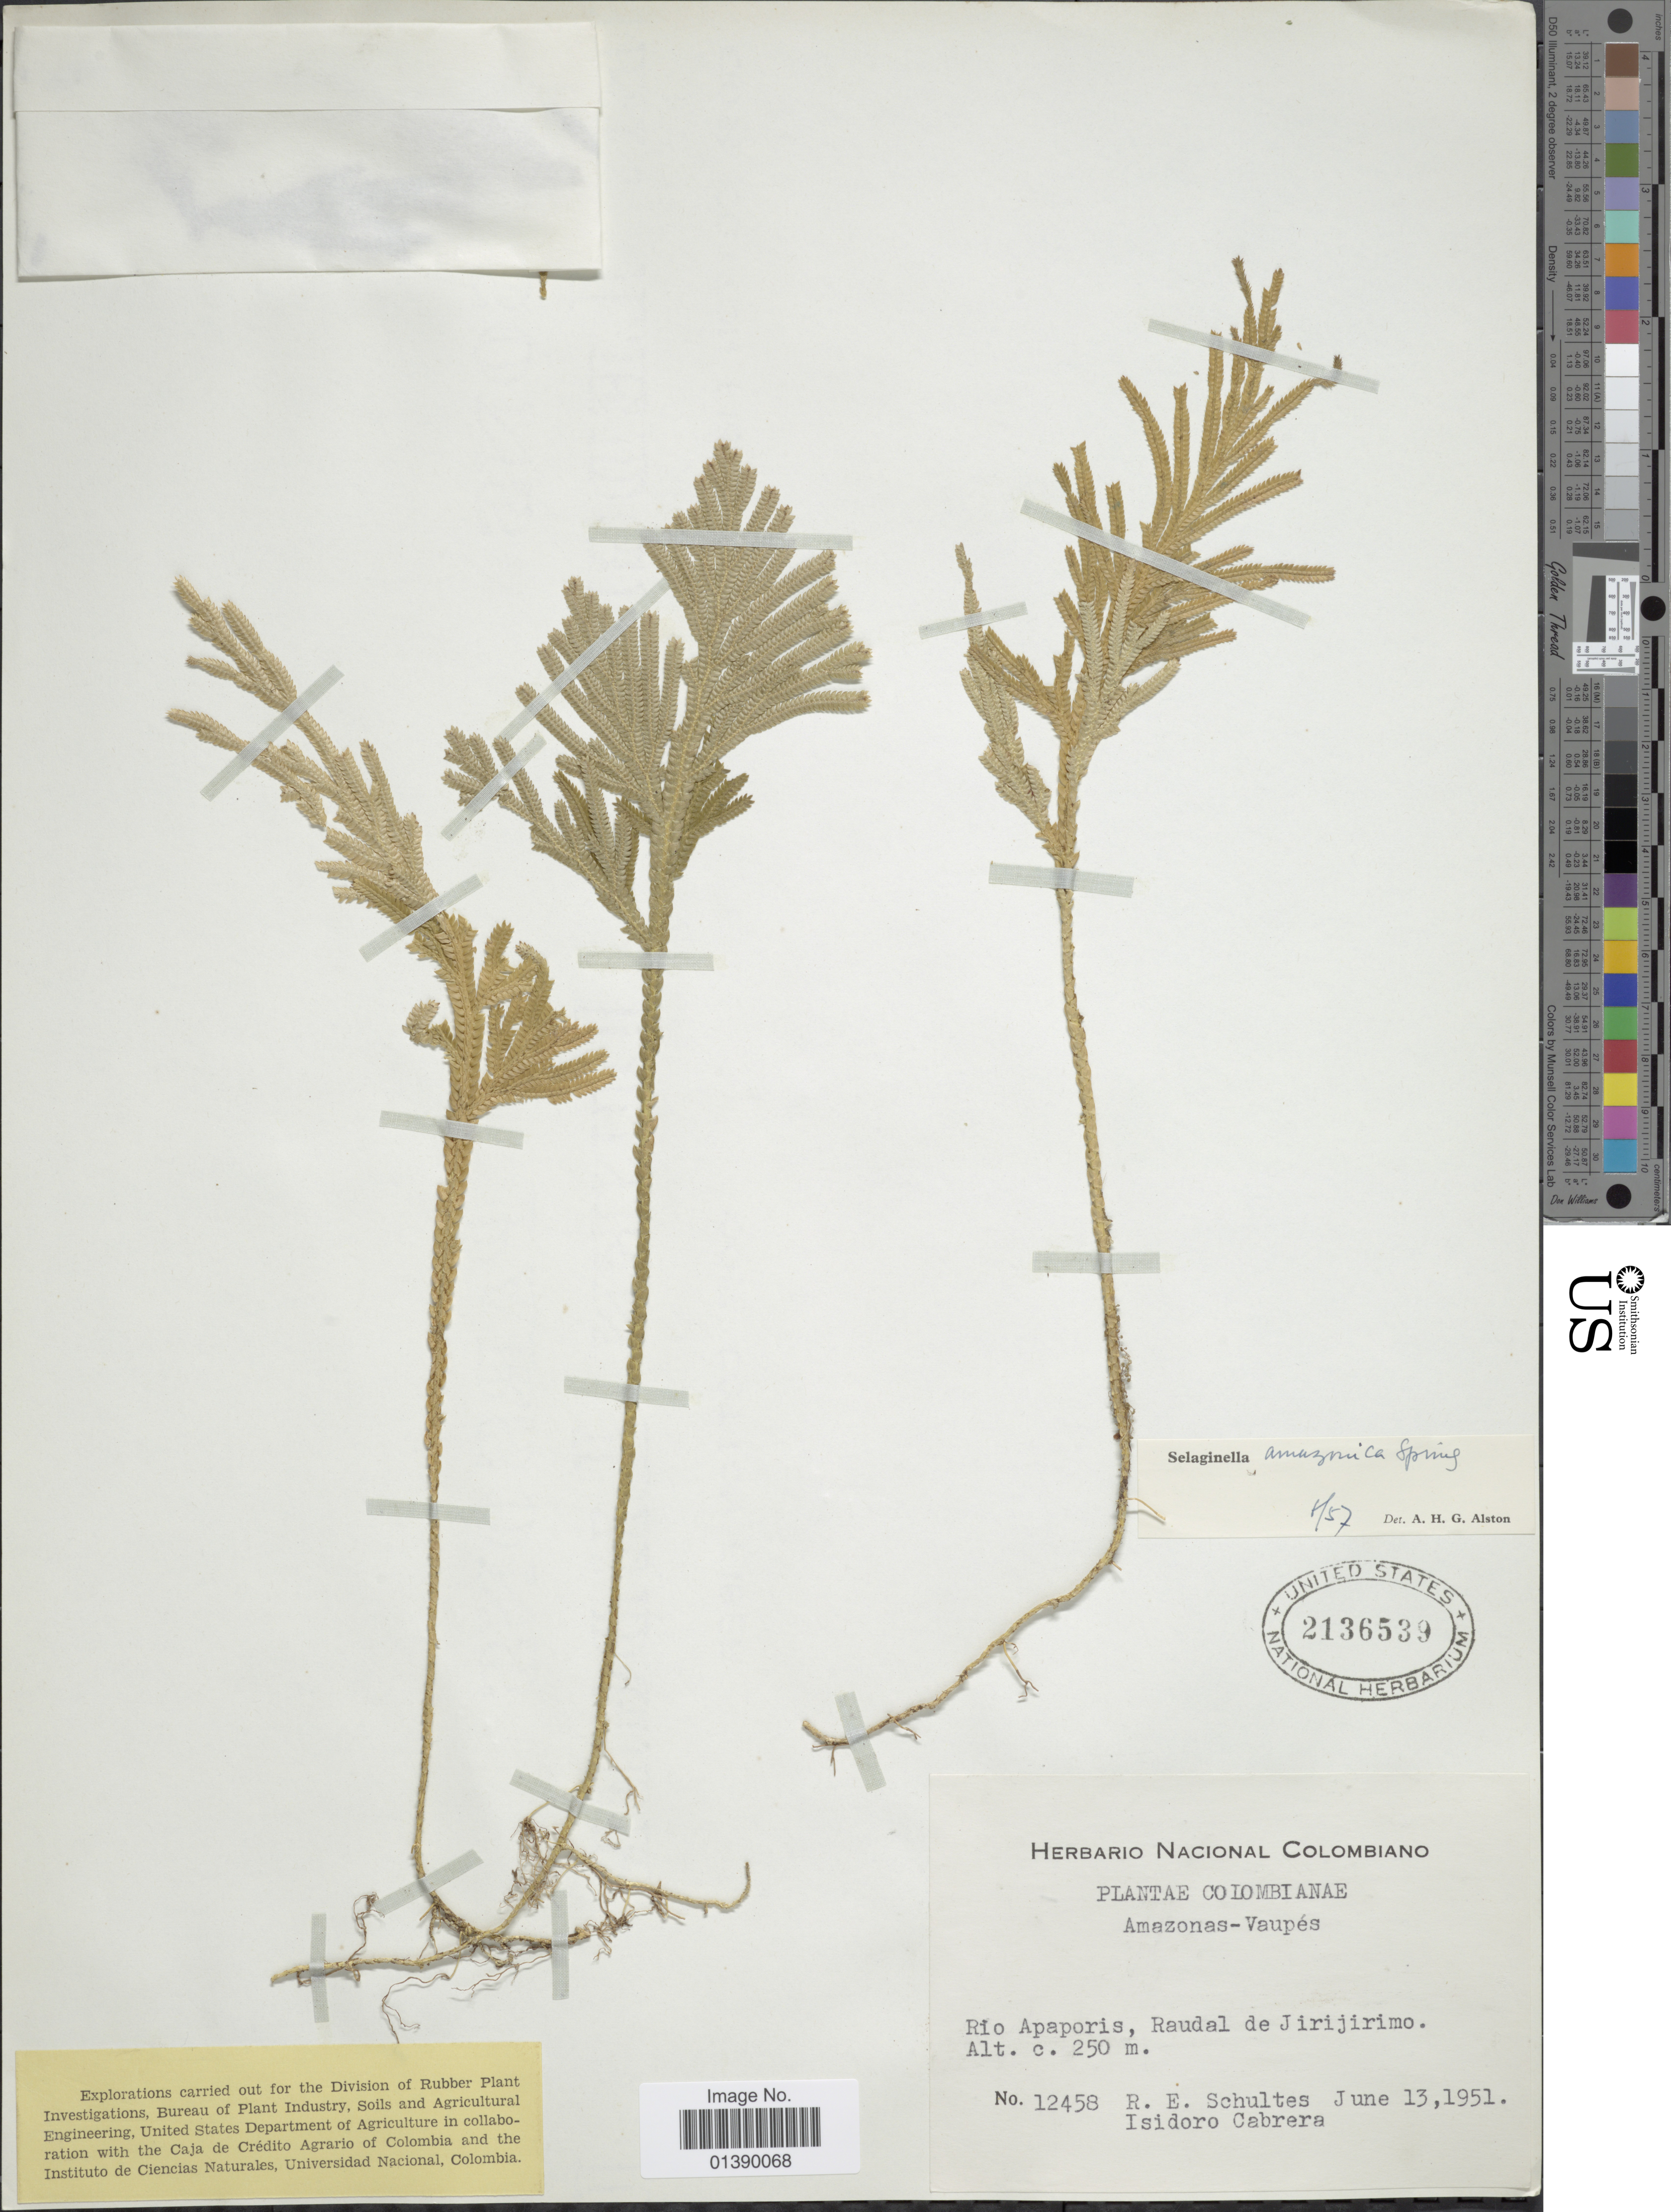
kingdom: Plantae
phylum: Tracheophyta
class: Lycopodiopsida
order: Selaginellales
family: Selaginellaceae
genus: Selaginella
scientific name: Selaginella amazonica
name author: Spring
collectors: R. E. Schultes & I. Cabrera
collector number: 12458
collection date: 1951-06-13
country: Colombia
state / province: Vaupés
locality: Amazonas, Rio Apaporis, Raudal de Jirijirimo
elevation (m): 250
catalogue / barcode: US 2136539